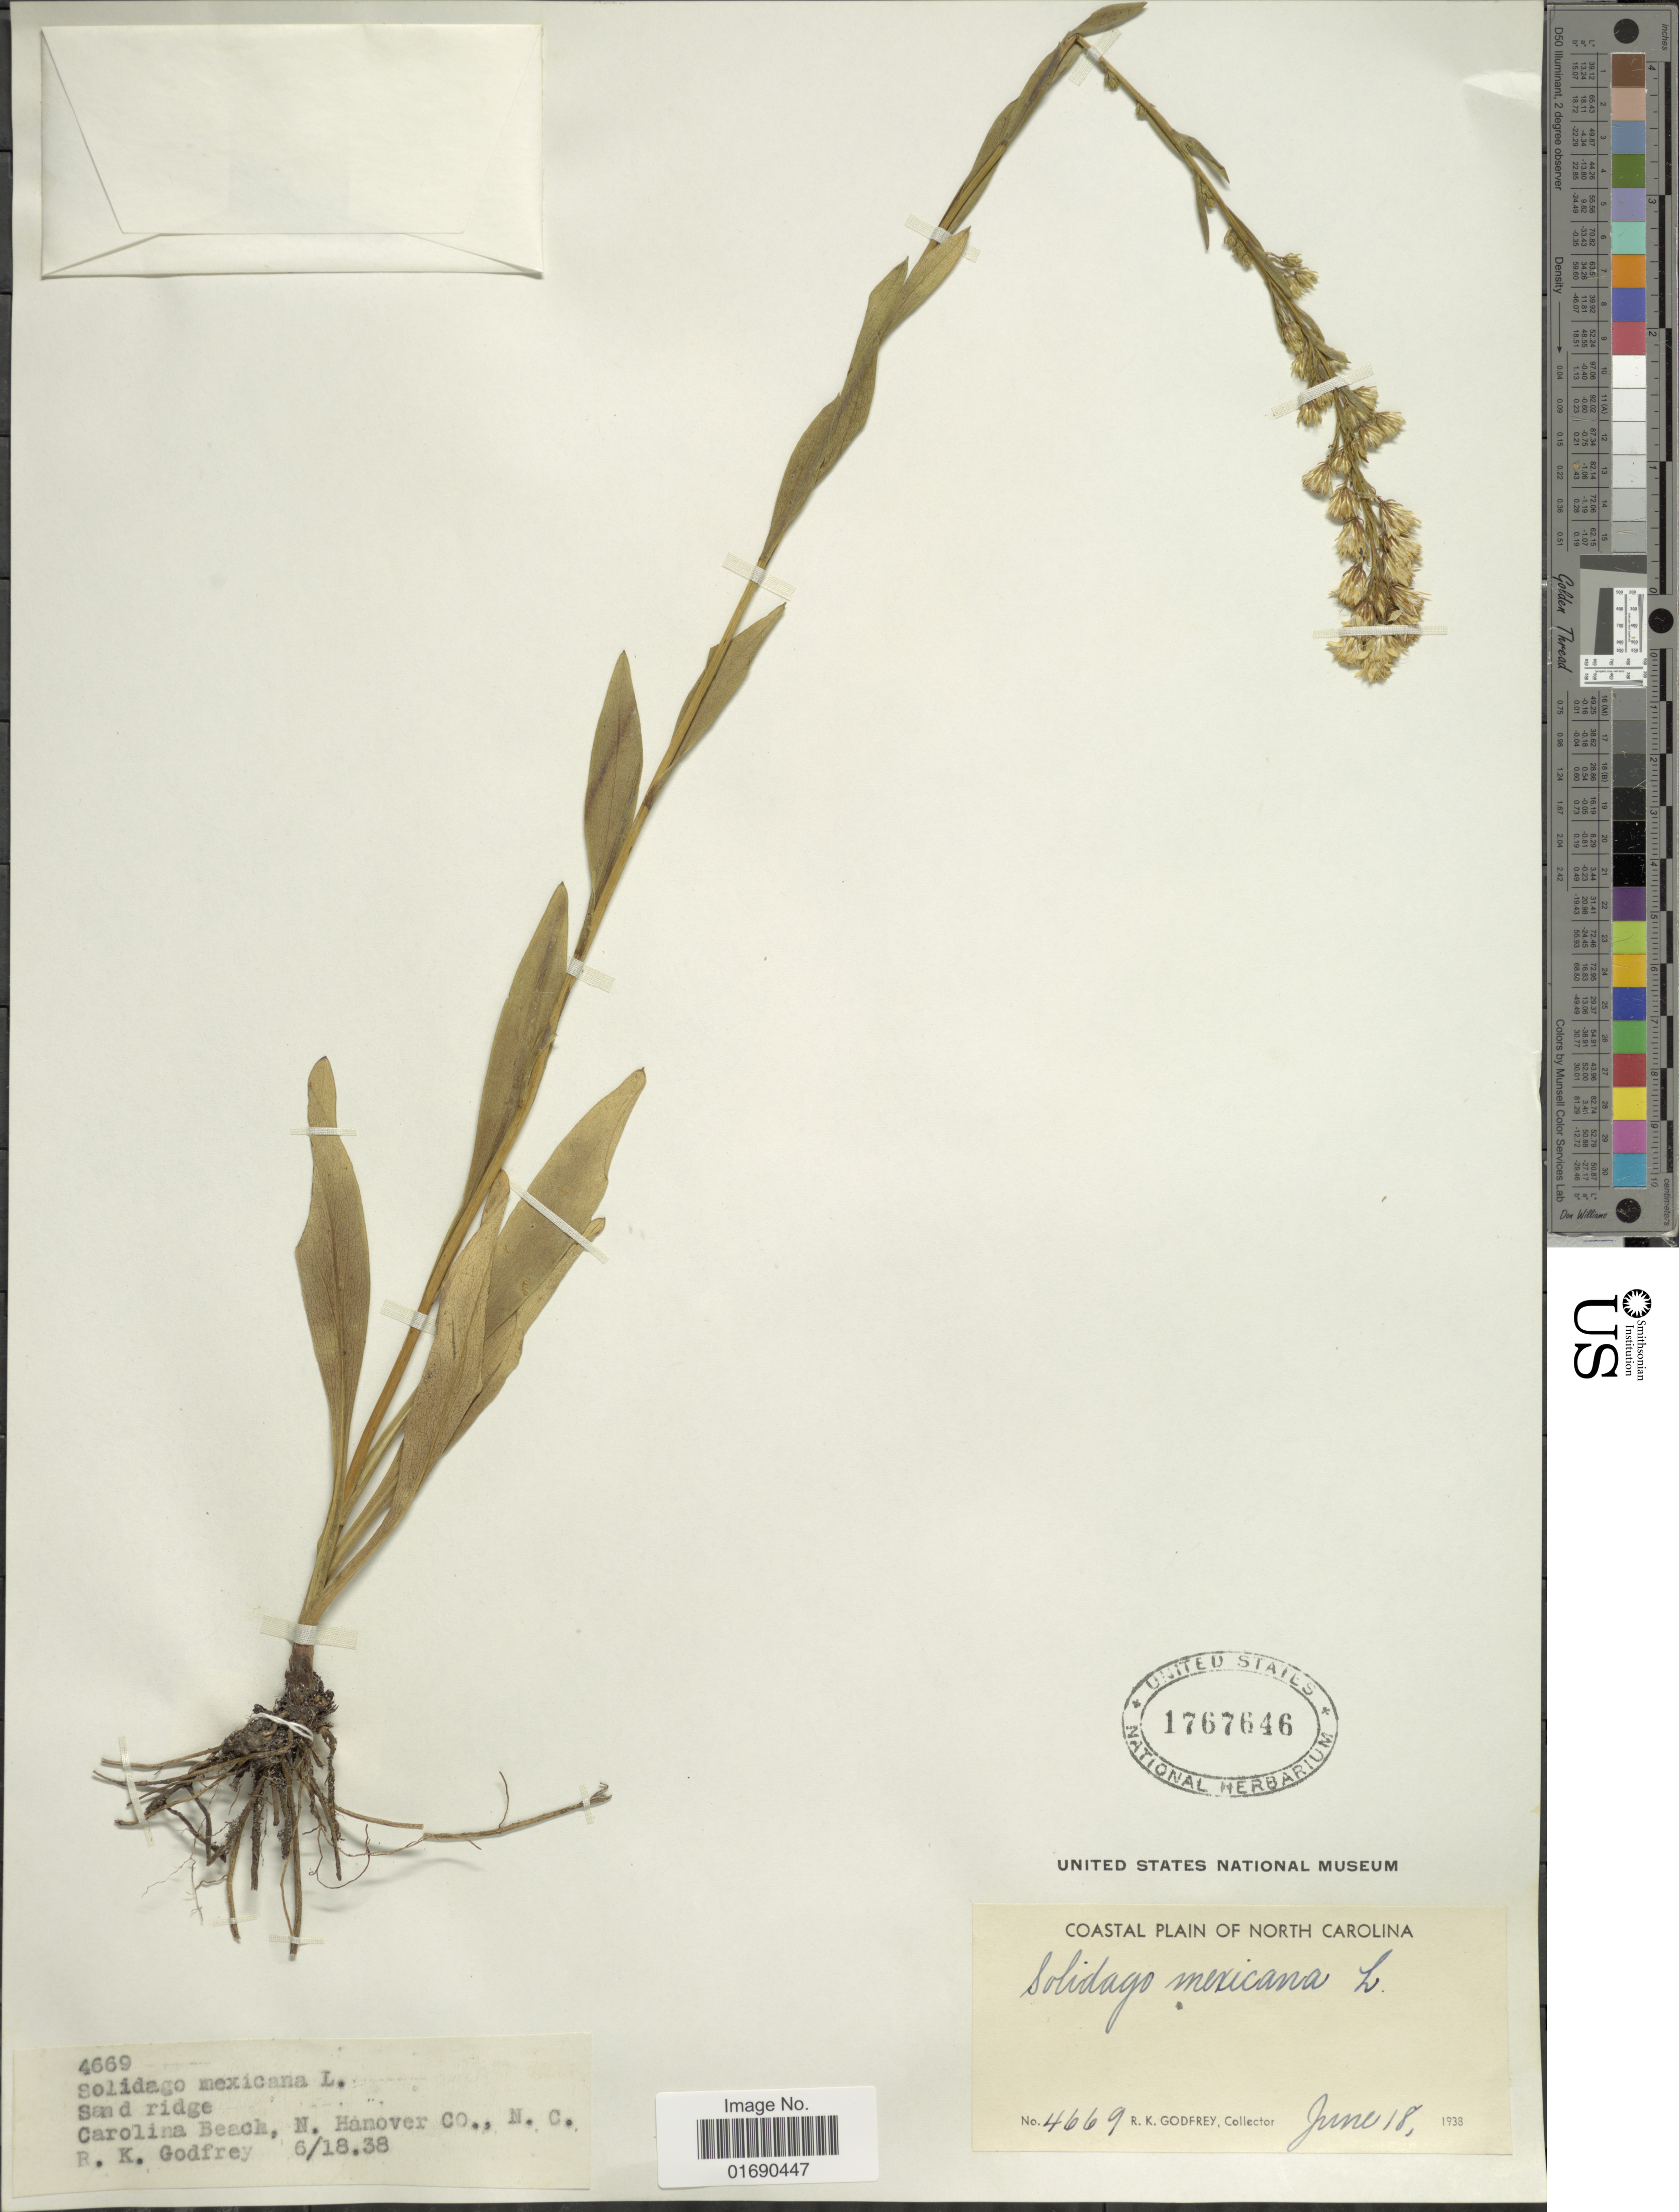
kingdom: Plantae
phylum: Tracheophyta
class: Magnoliopsida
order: Asterales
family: Asteraceae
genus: Solidago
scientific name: Solidago sempervirens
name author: L.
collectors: R. K. Godfrey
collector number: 4669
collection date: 1938-06-18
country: United States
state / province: North Carolina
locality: Coastal Plain of North carolina, Sand ridge, Carolina Beach, N. Hanover Co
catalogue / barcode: US 1767646